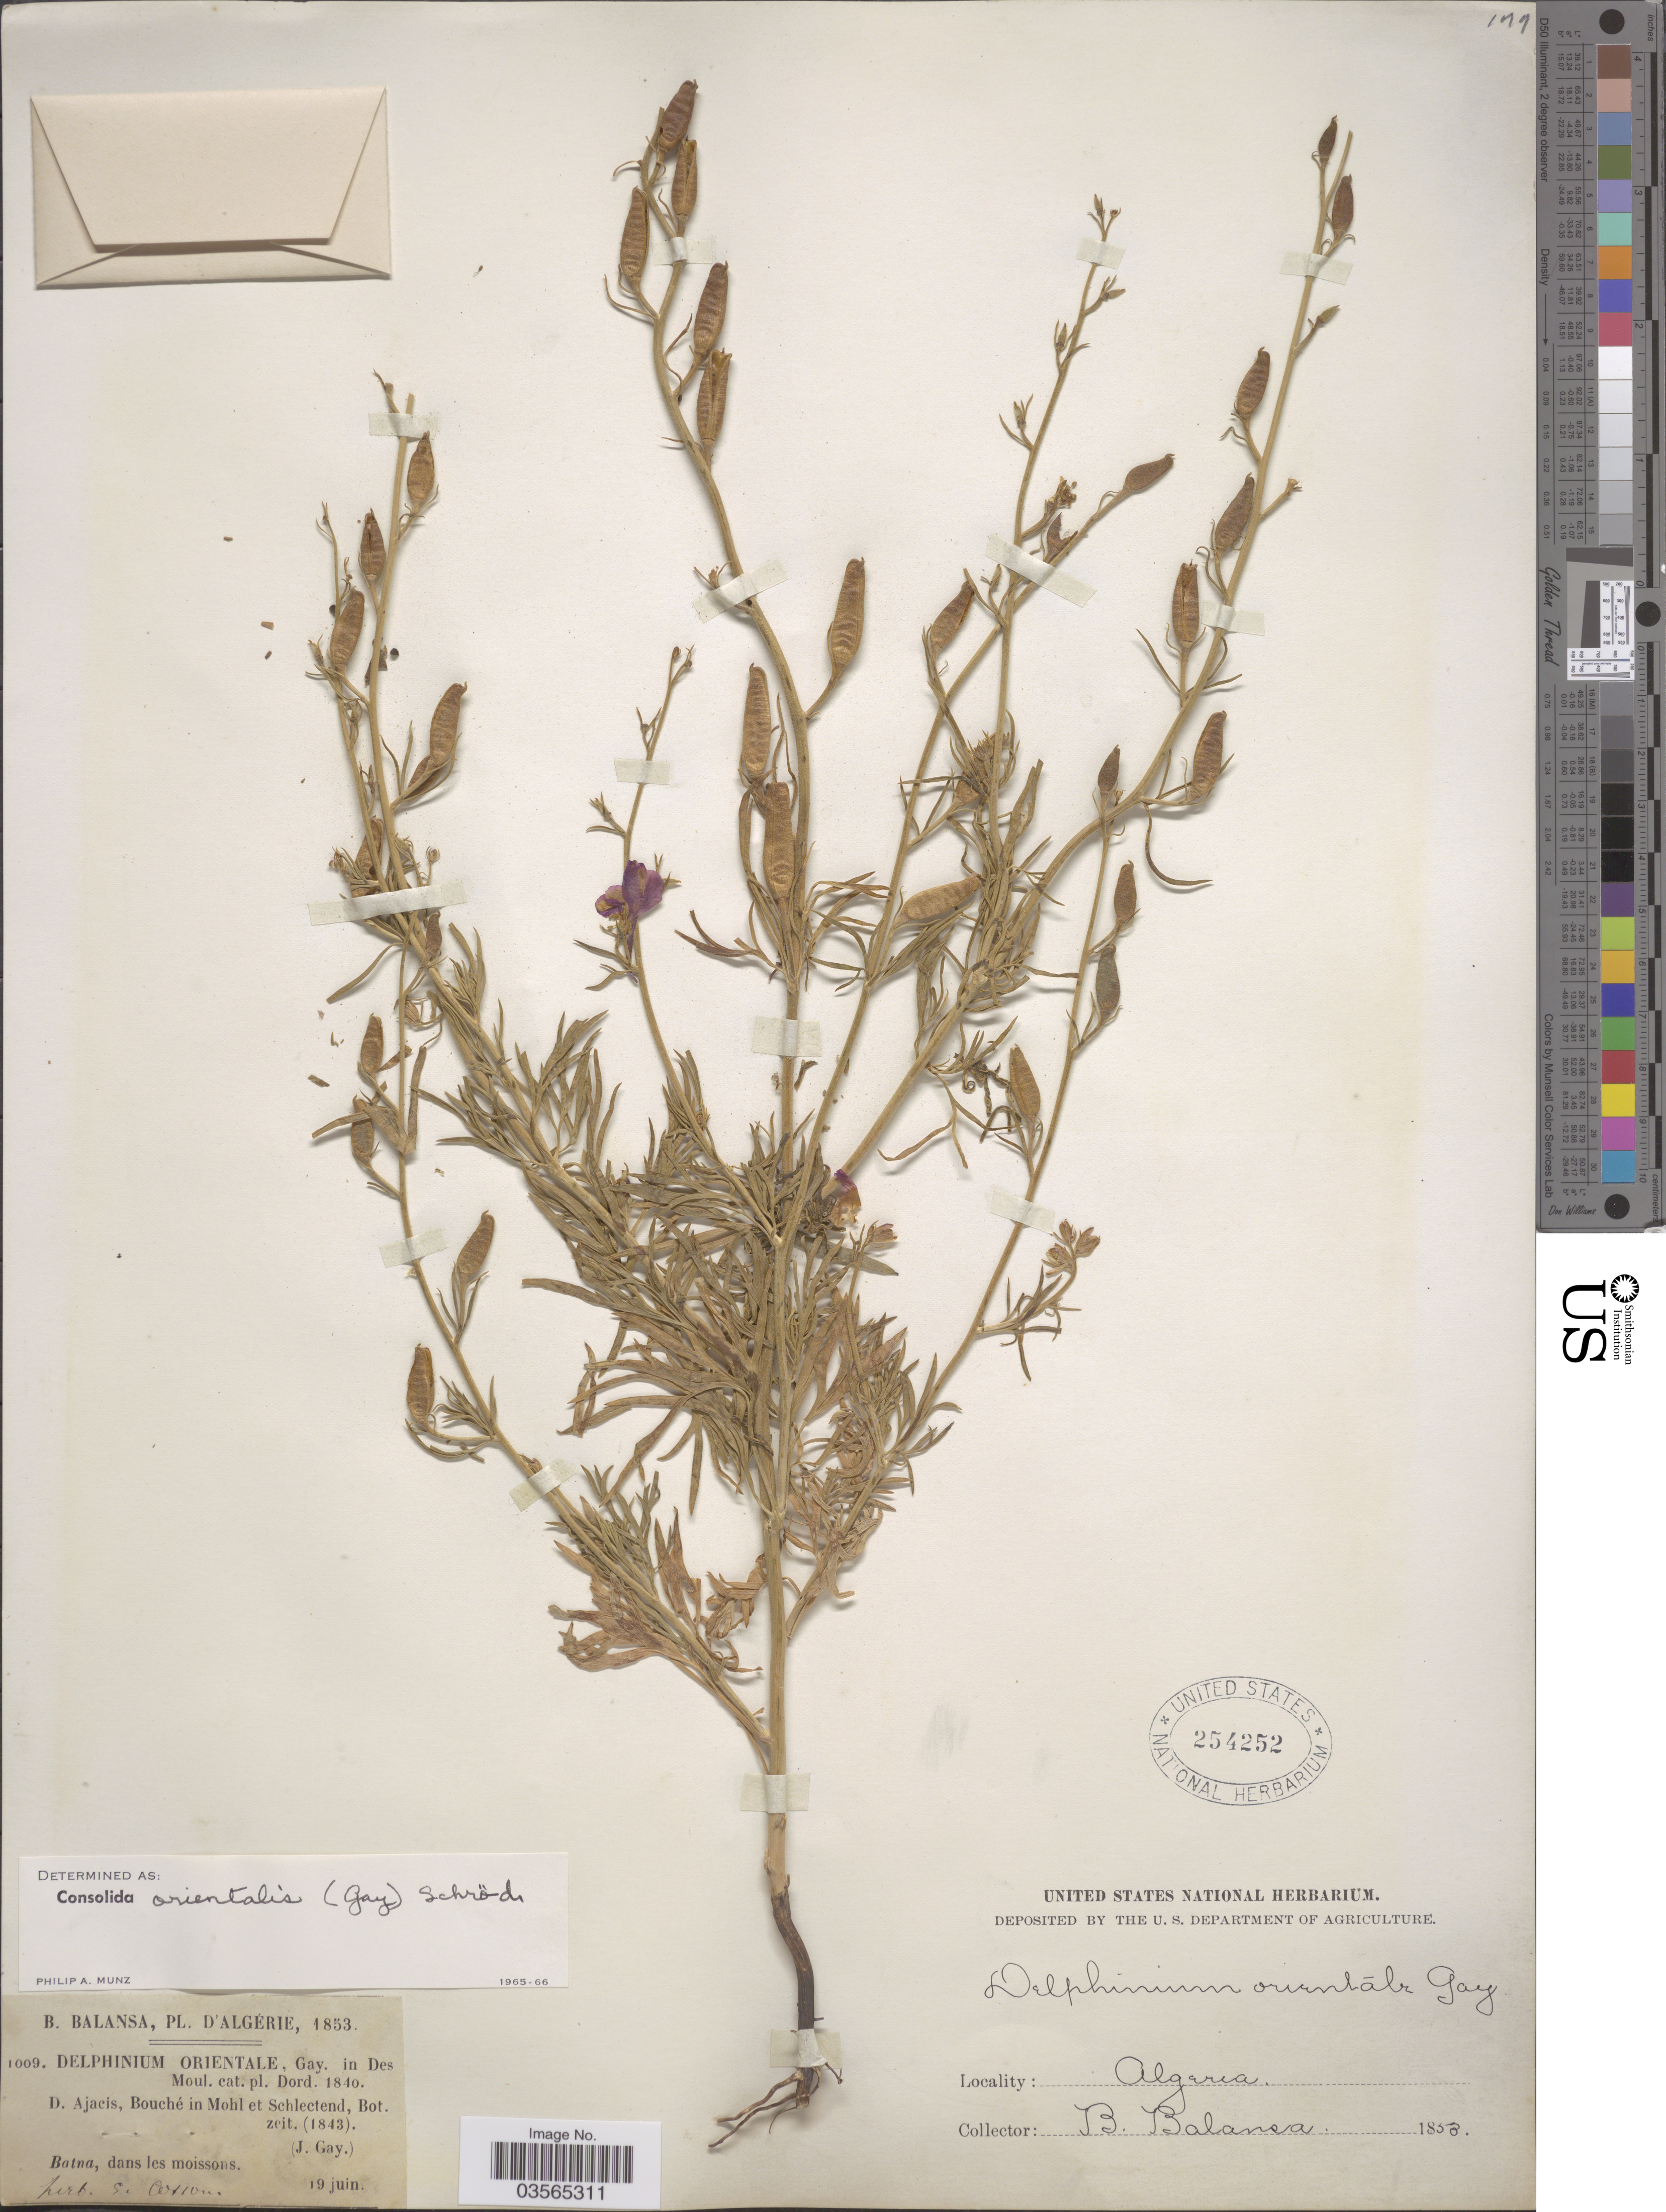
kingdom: Plantae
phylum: Tracheophyta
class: Magnoliopsida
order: Ranunculales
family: Ranunculaceae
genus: Delphinium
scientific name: Delphinium orientale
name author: J. Gay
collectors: B. Balansa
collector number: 1009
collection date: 1853-06-19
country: Algeria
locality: Batna.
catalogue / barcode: US 254252